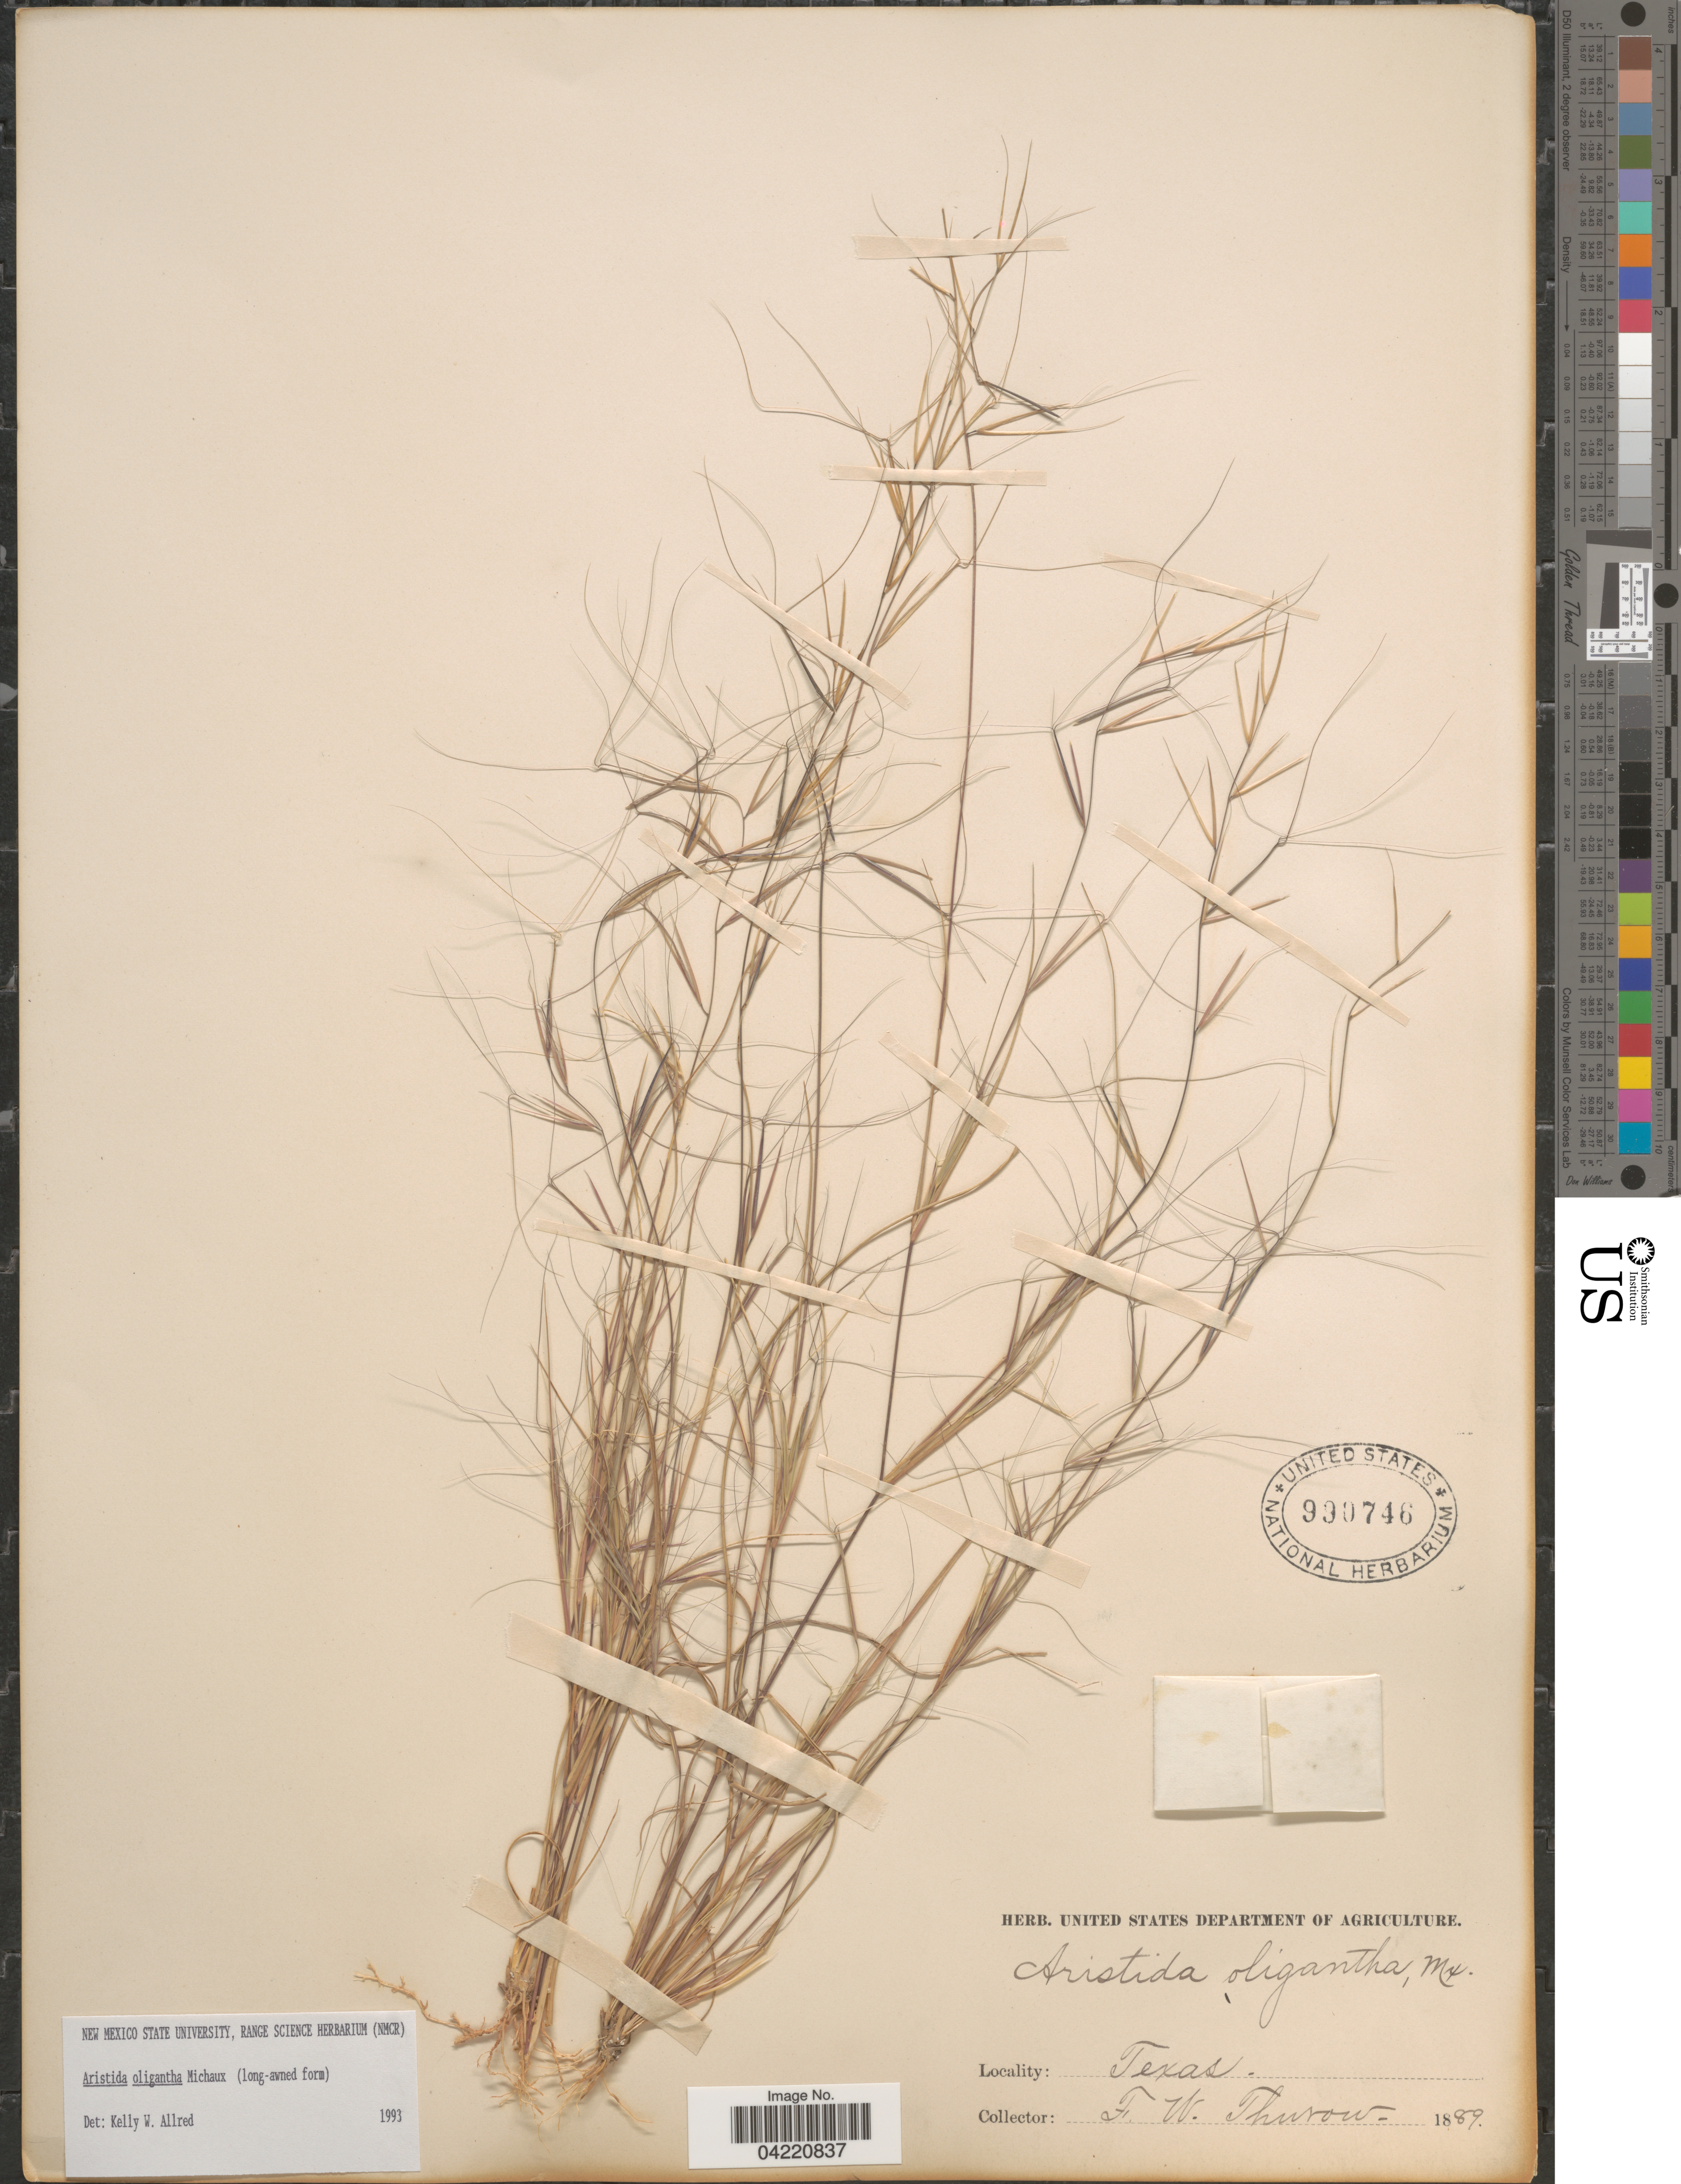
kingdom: Plantae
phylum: Tracheophyta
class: Liliopsida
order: Poales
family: Poaceae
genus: Aristida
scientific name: Aristida oligantha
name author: Michx.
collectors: F. W. Thurow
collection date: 1889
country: United States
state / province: Texas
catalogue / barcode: US 990746